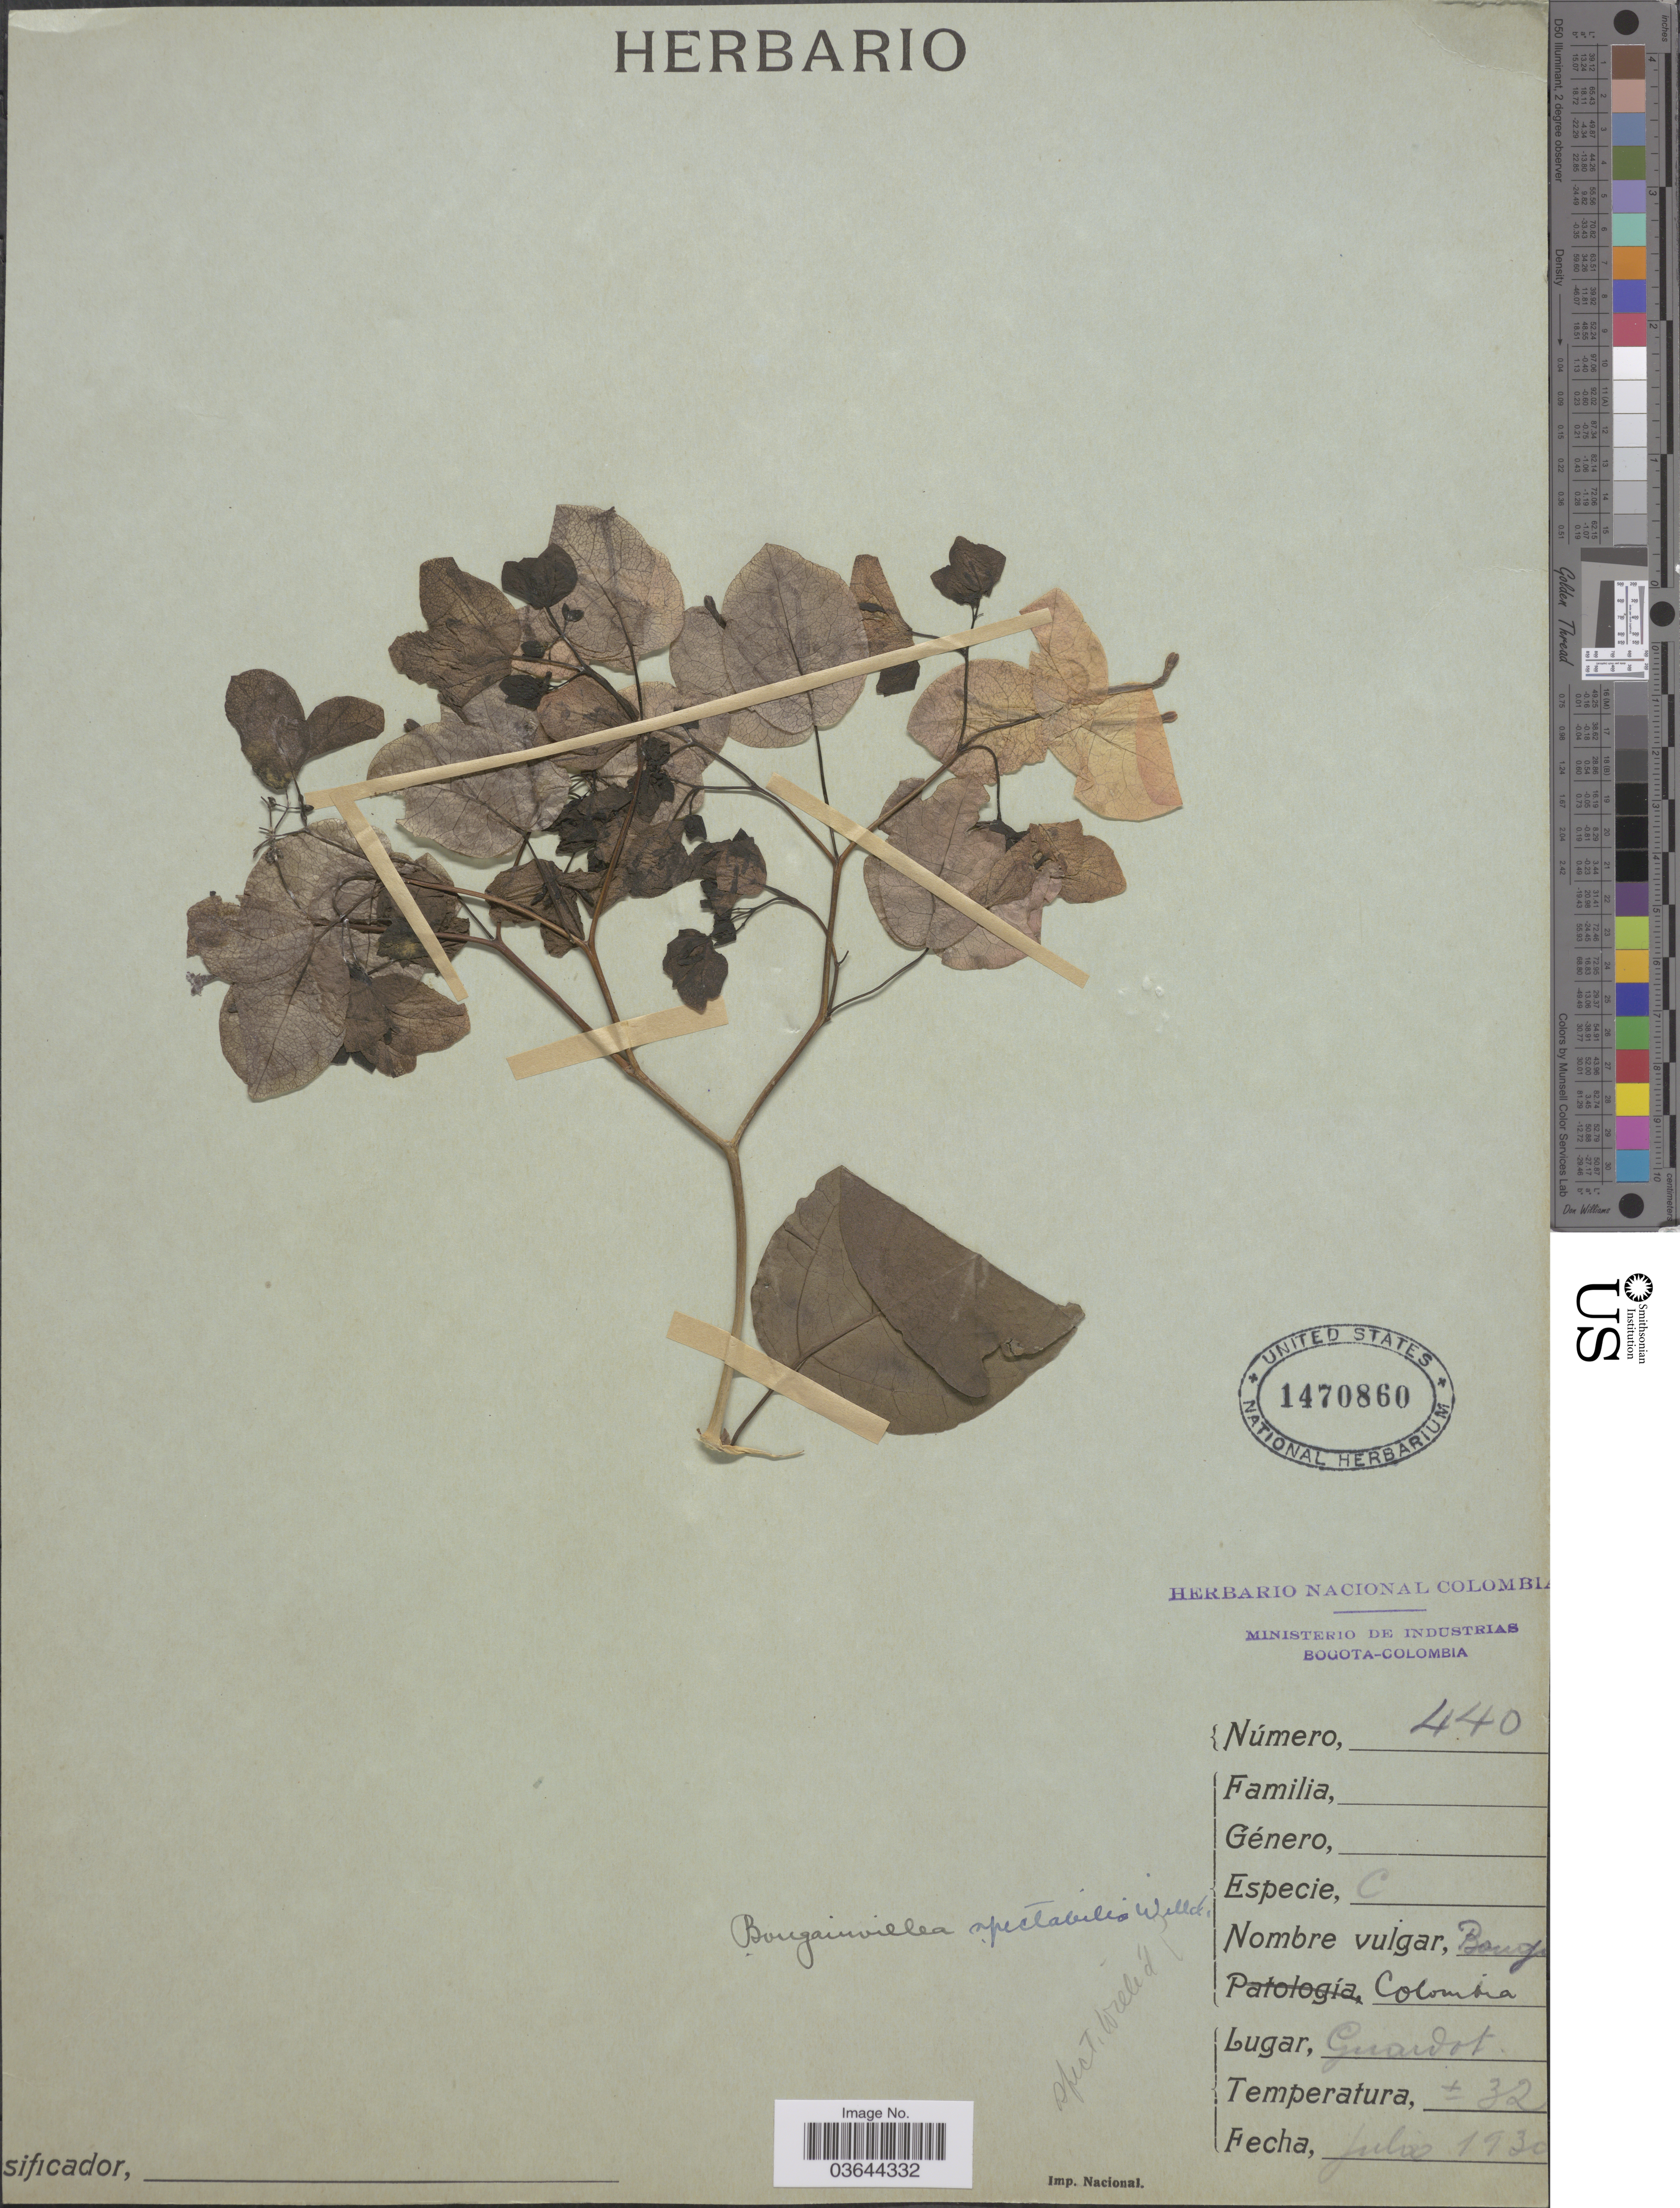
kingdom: Plantae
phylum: Tracheophyta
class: Magnoliopsida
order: Caryophyllales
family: Nyctaginaceae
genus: Bougainvillea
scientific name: Bougainvillea glabra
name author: Choisy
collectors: ex Herb. Nacional de Colombiano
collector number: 440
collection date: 1930-07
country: Colombia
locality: Girardot.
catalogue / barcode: US 1470860